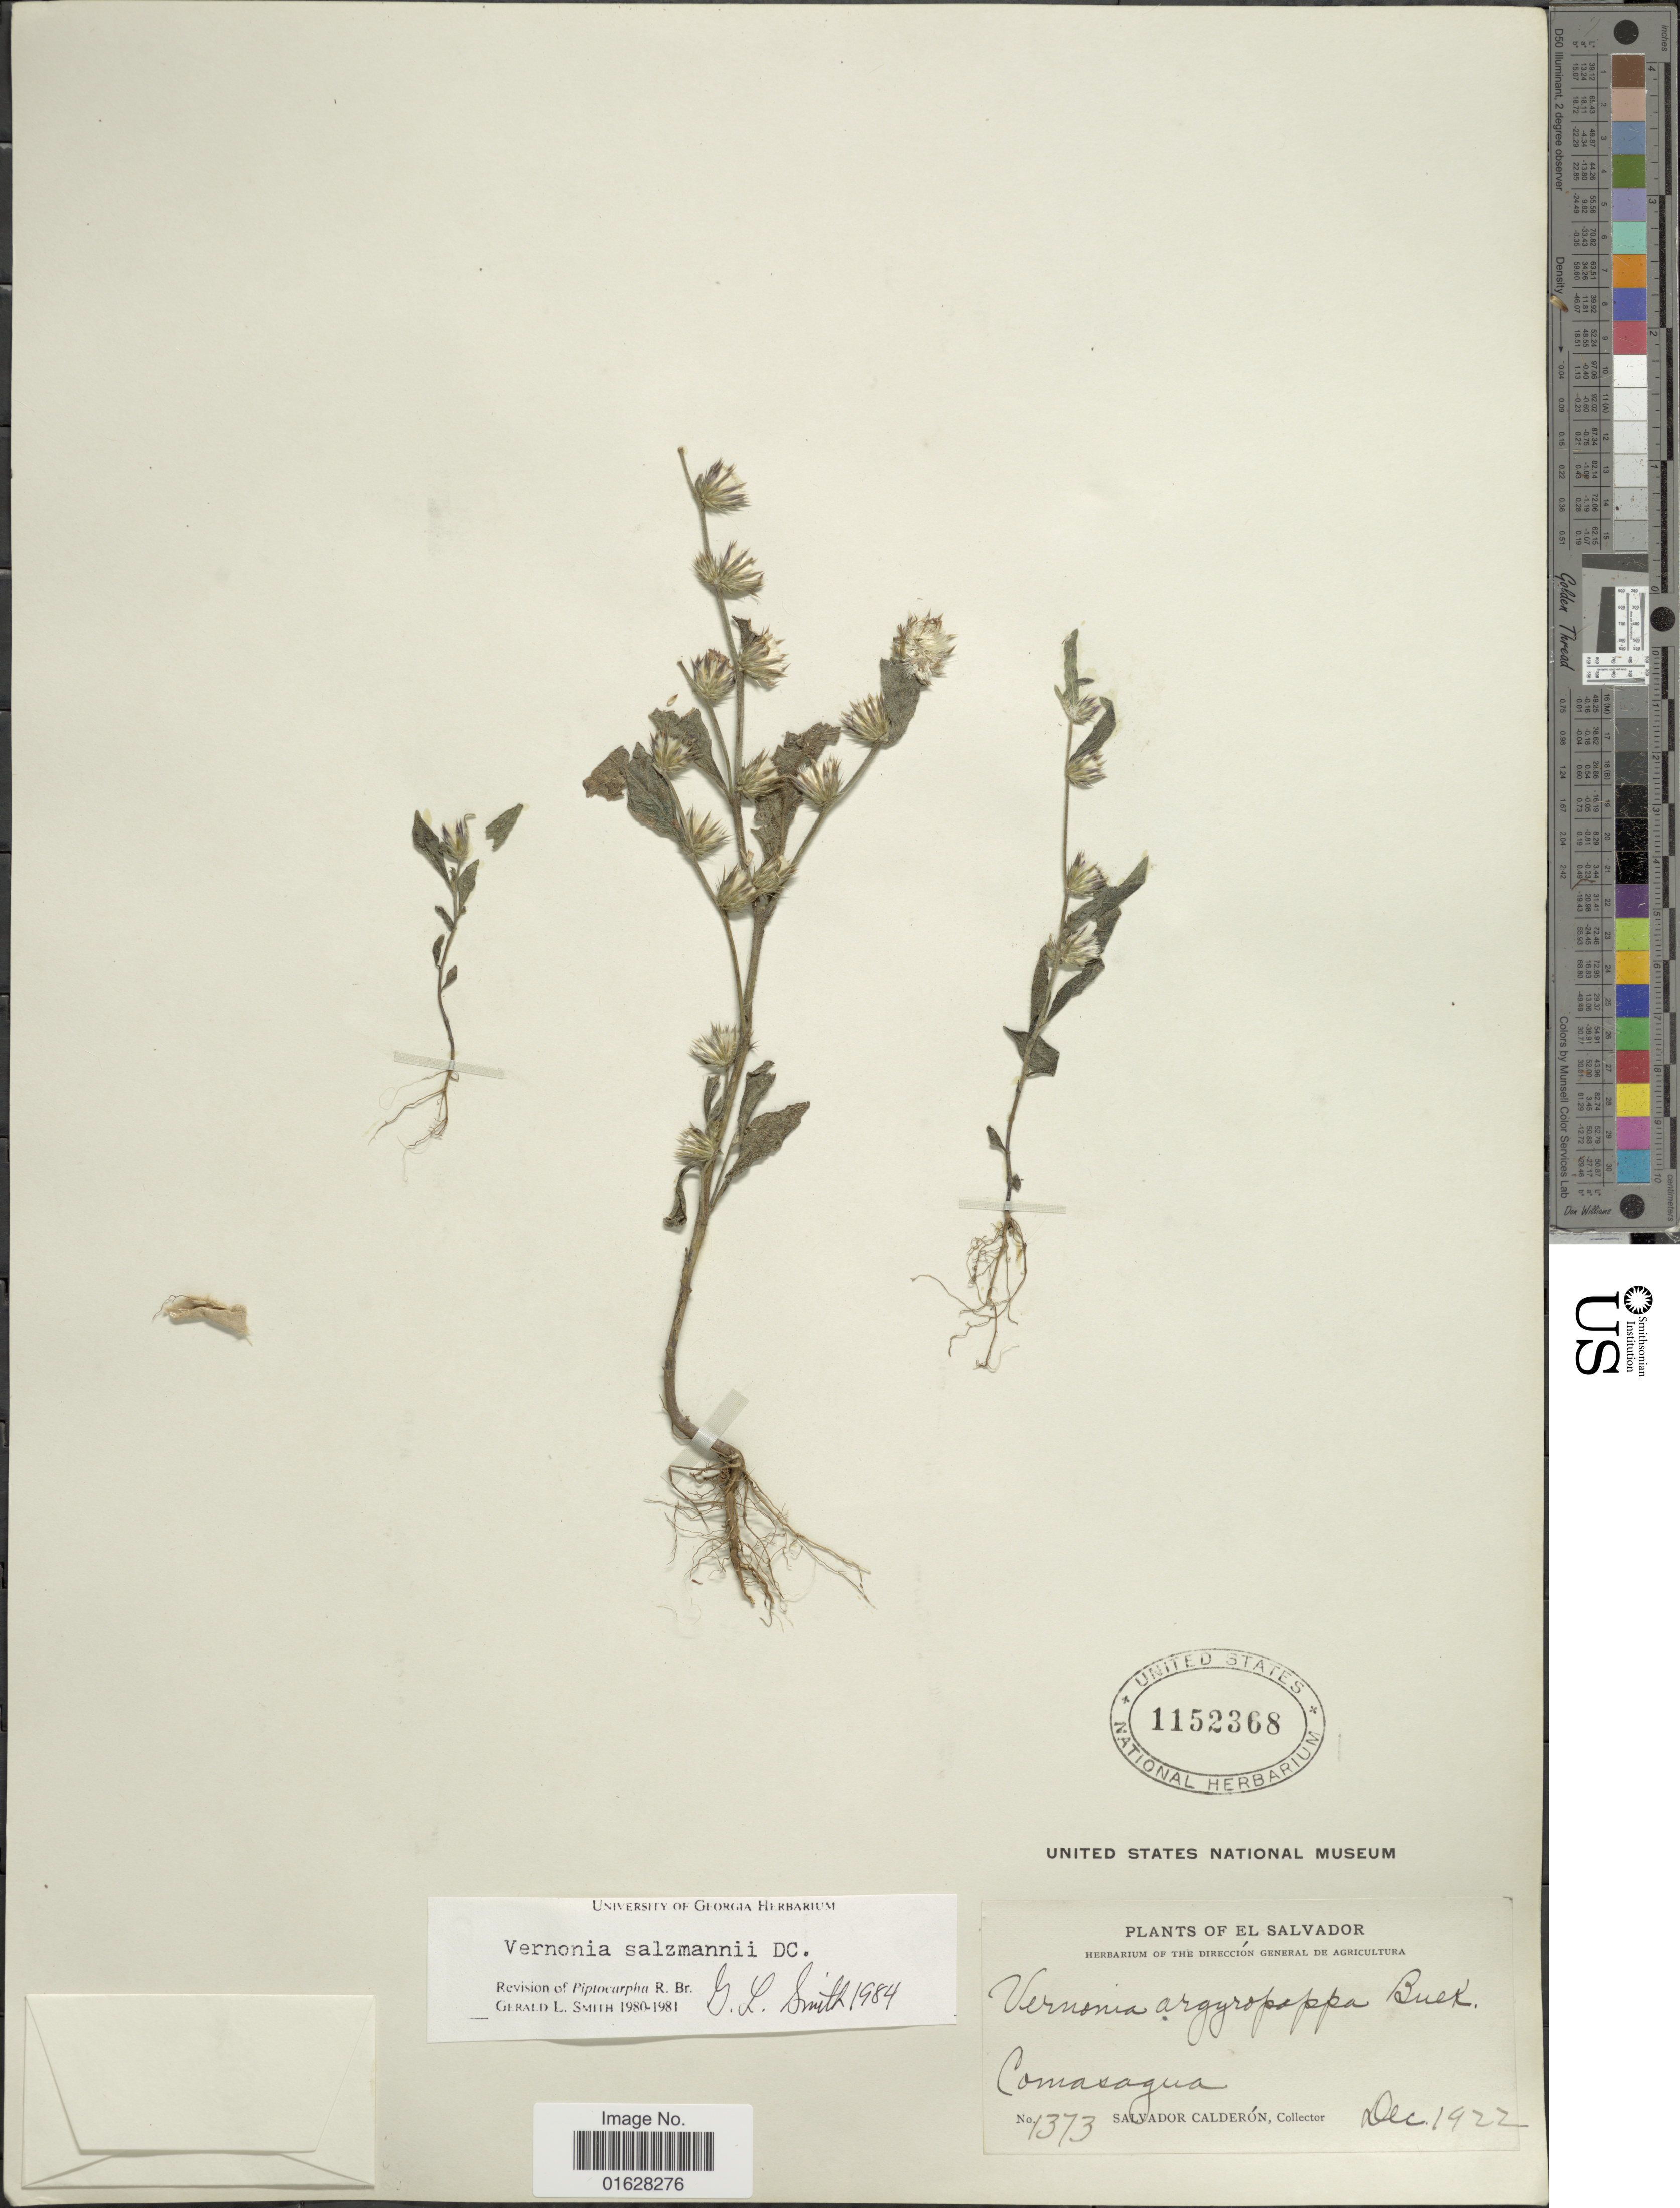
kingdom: Plantae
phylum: Tracheophyta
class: Magnoliopsida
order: Asterales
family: Asteraceae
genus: Lepidaploa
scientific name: Lepidaploa salzmannii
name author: (DC.) H. Rob.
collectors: S. Calderón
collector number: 1373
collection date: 1922-12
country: El Salvador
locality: Comasagua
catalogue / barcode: US 1152368